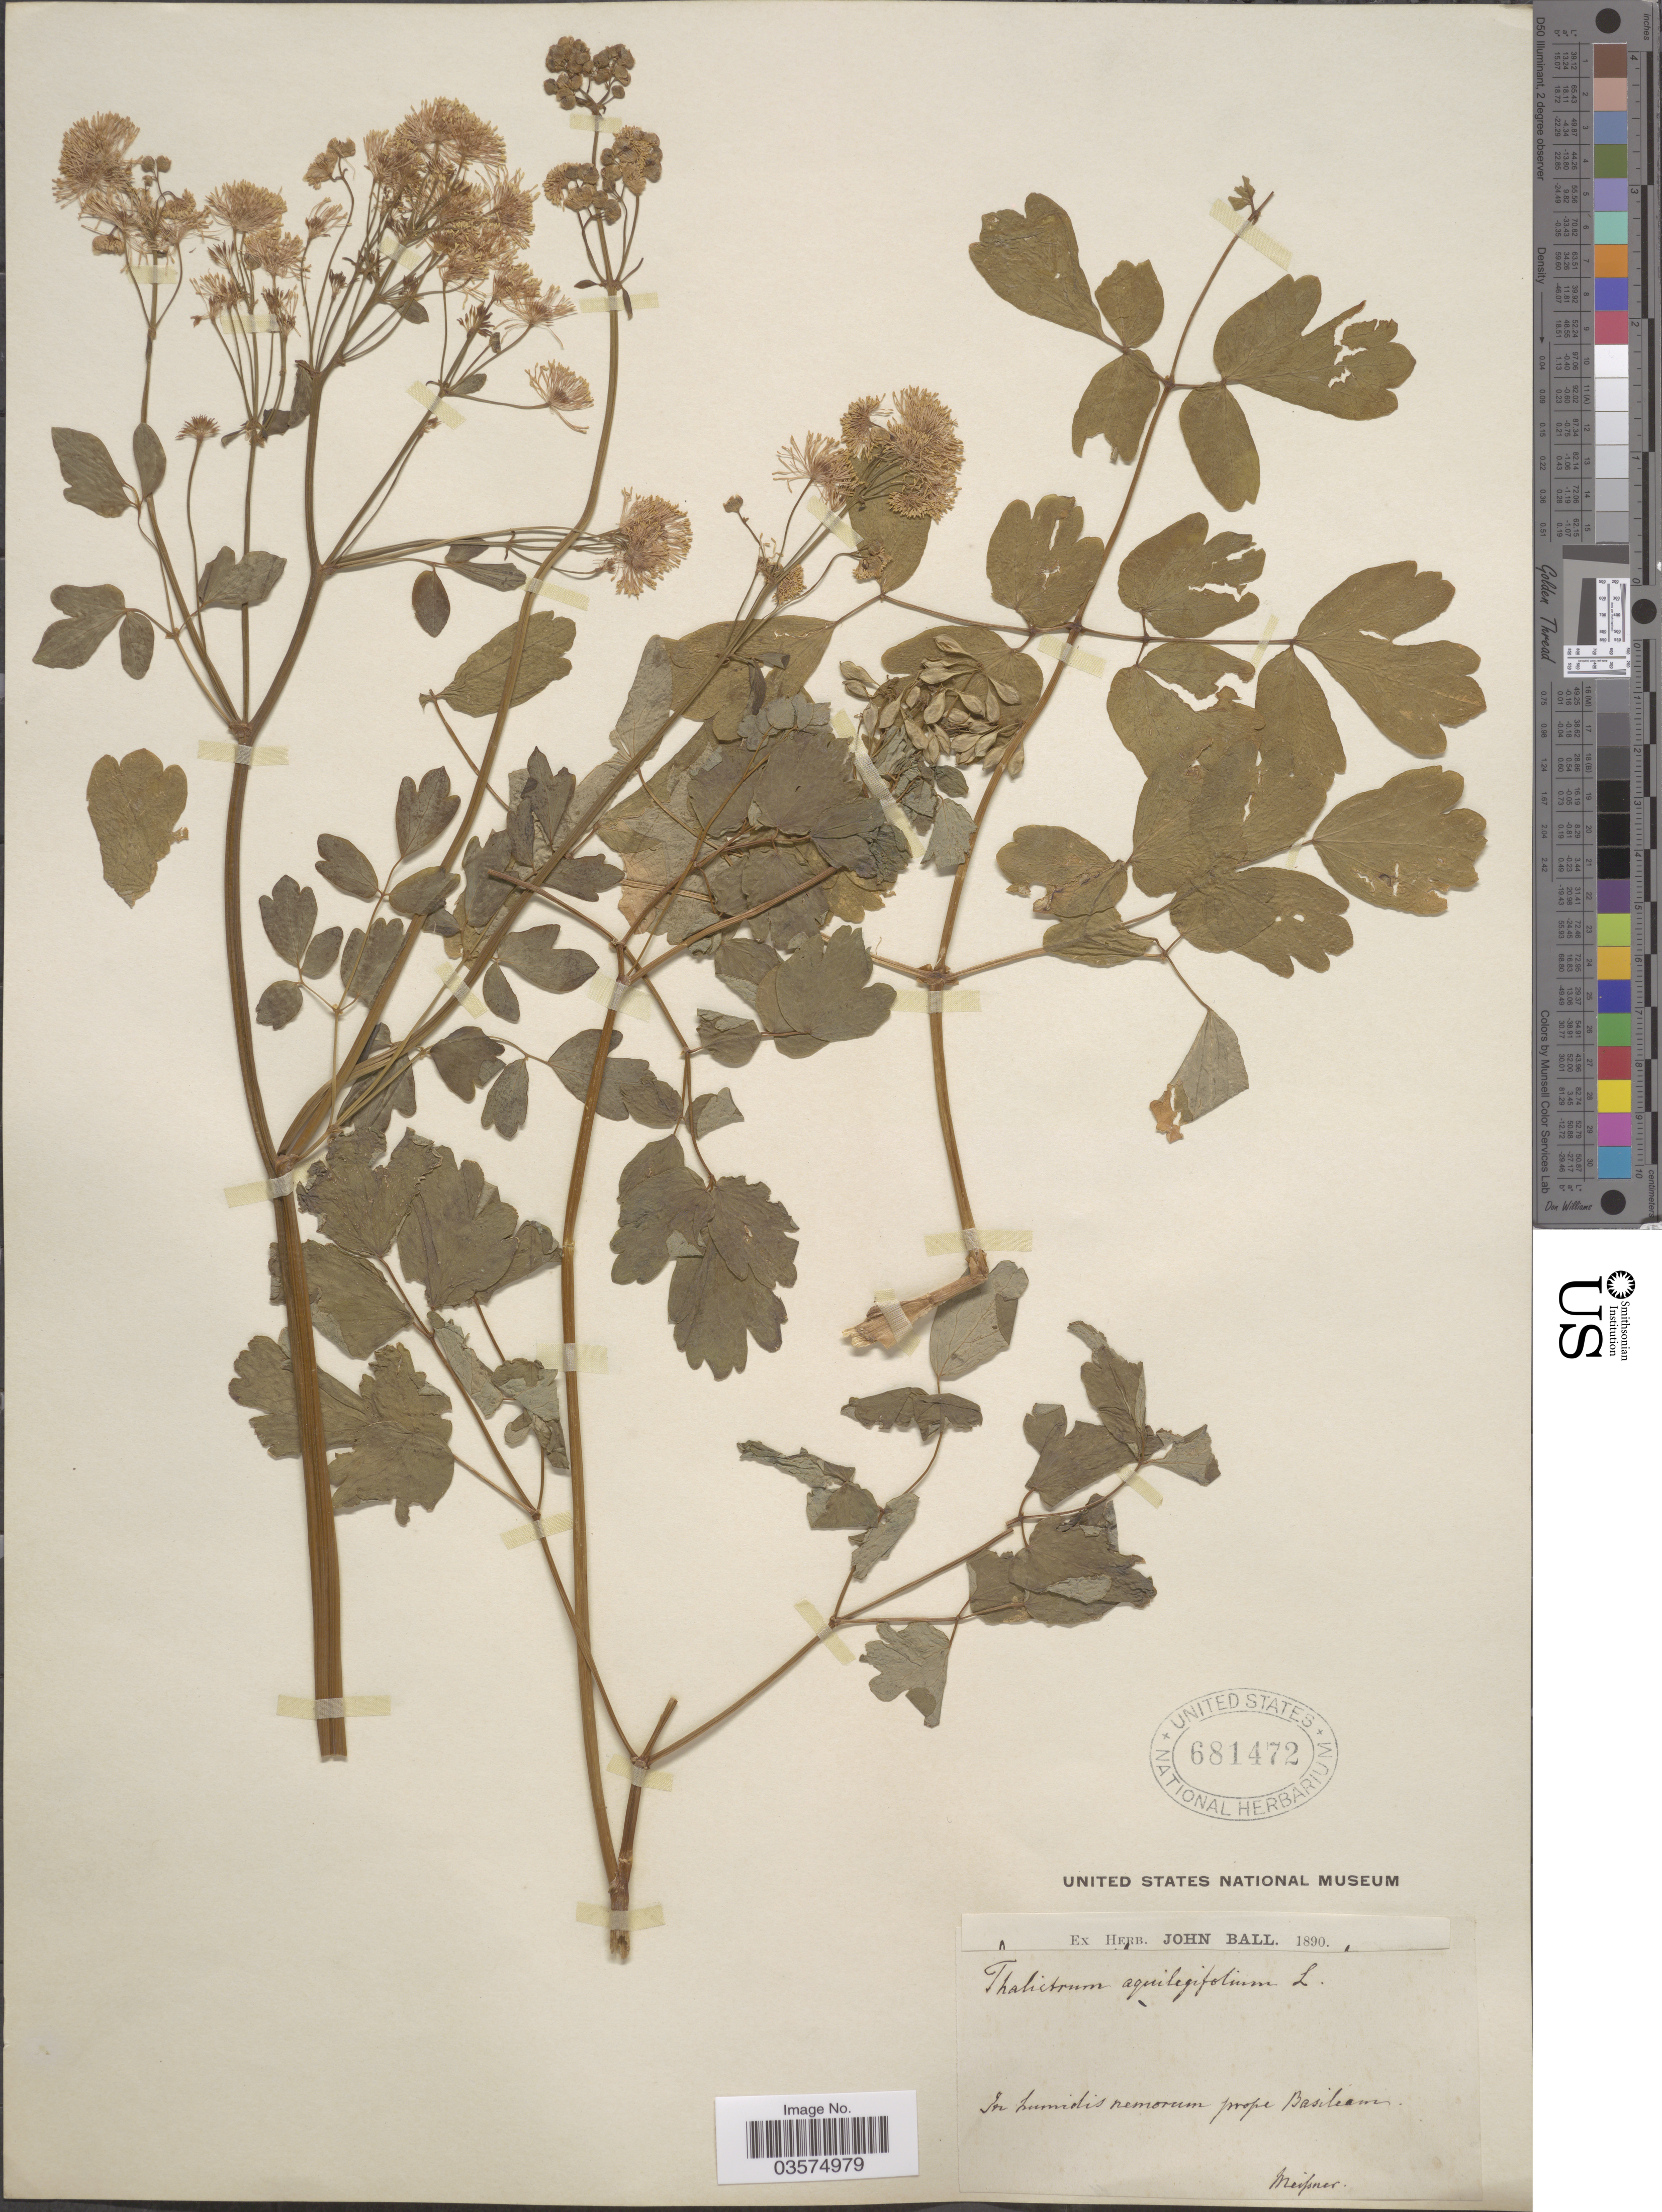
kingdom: Plantae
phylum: Tracheophyta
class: Magnoliopsida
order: Ranunculales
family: Ranunculaceae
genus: Thalictrum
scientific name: Thalictrum aquilegifolium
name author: L.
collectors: Meisner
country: Switzerland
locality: In humidis nemorum prope Basiliam.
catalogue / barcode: US 681472